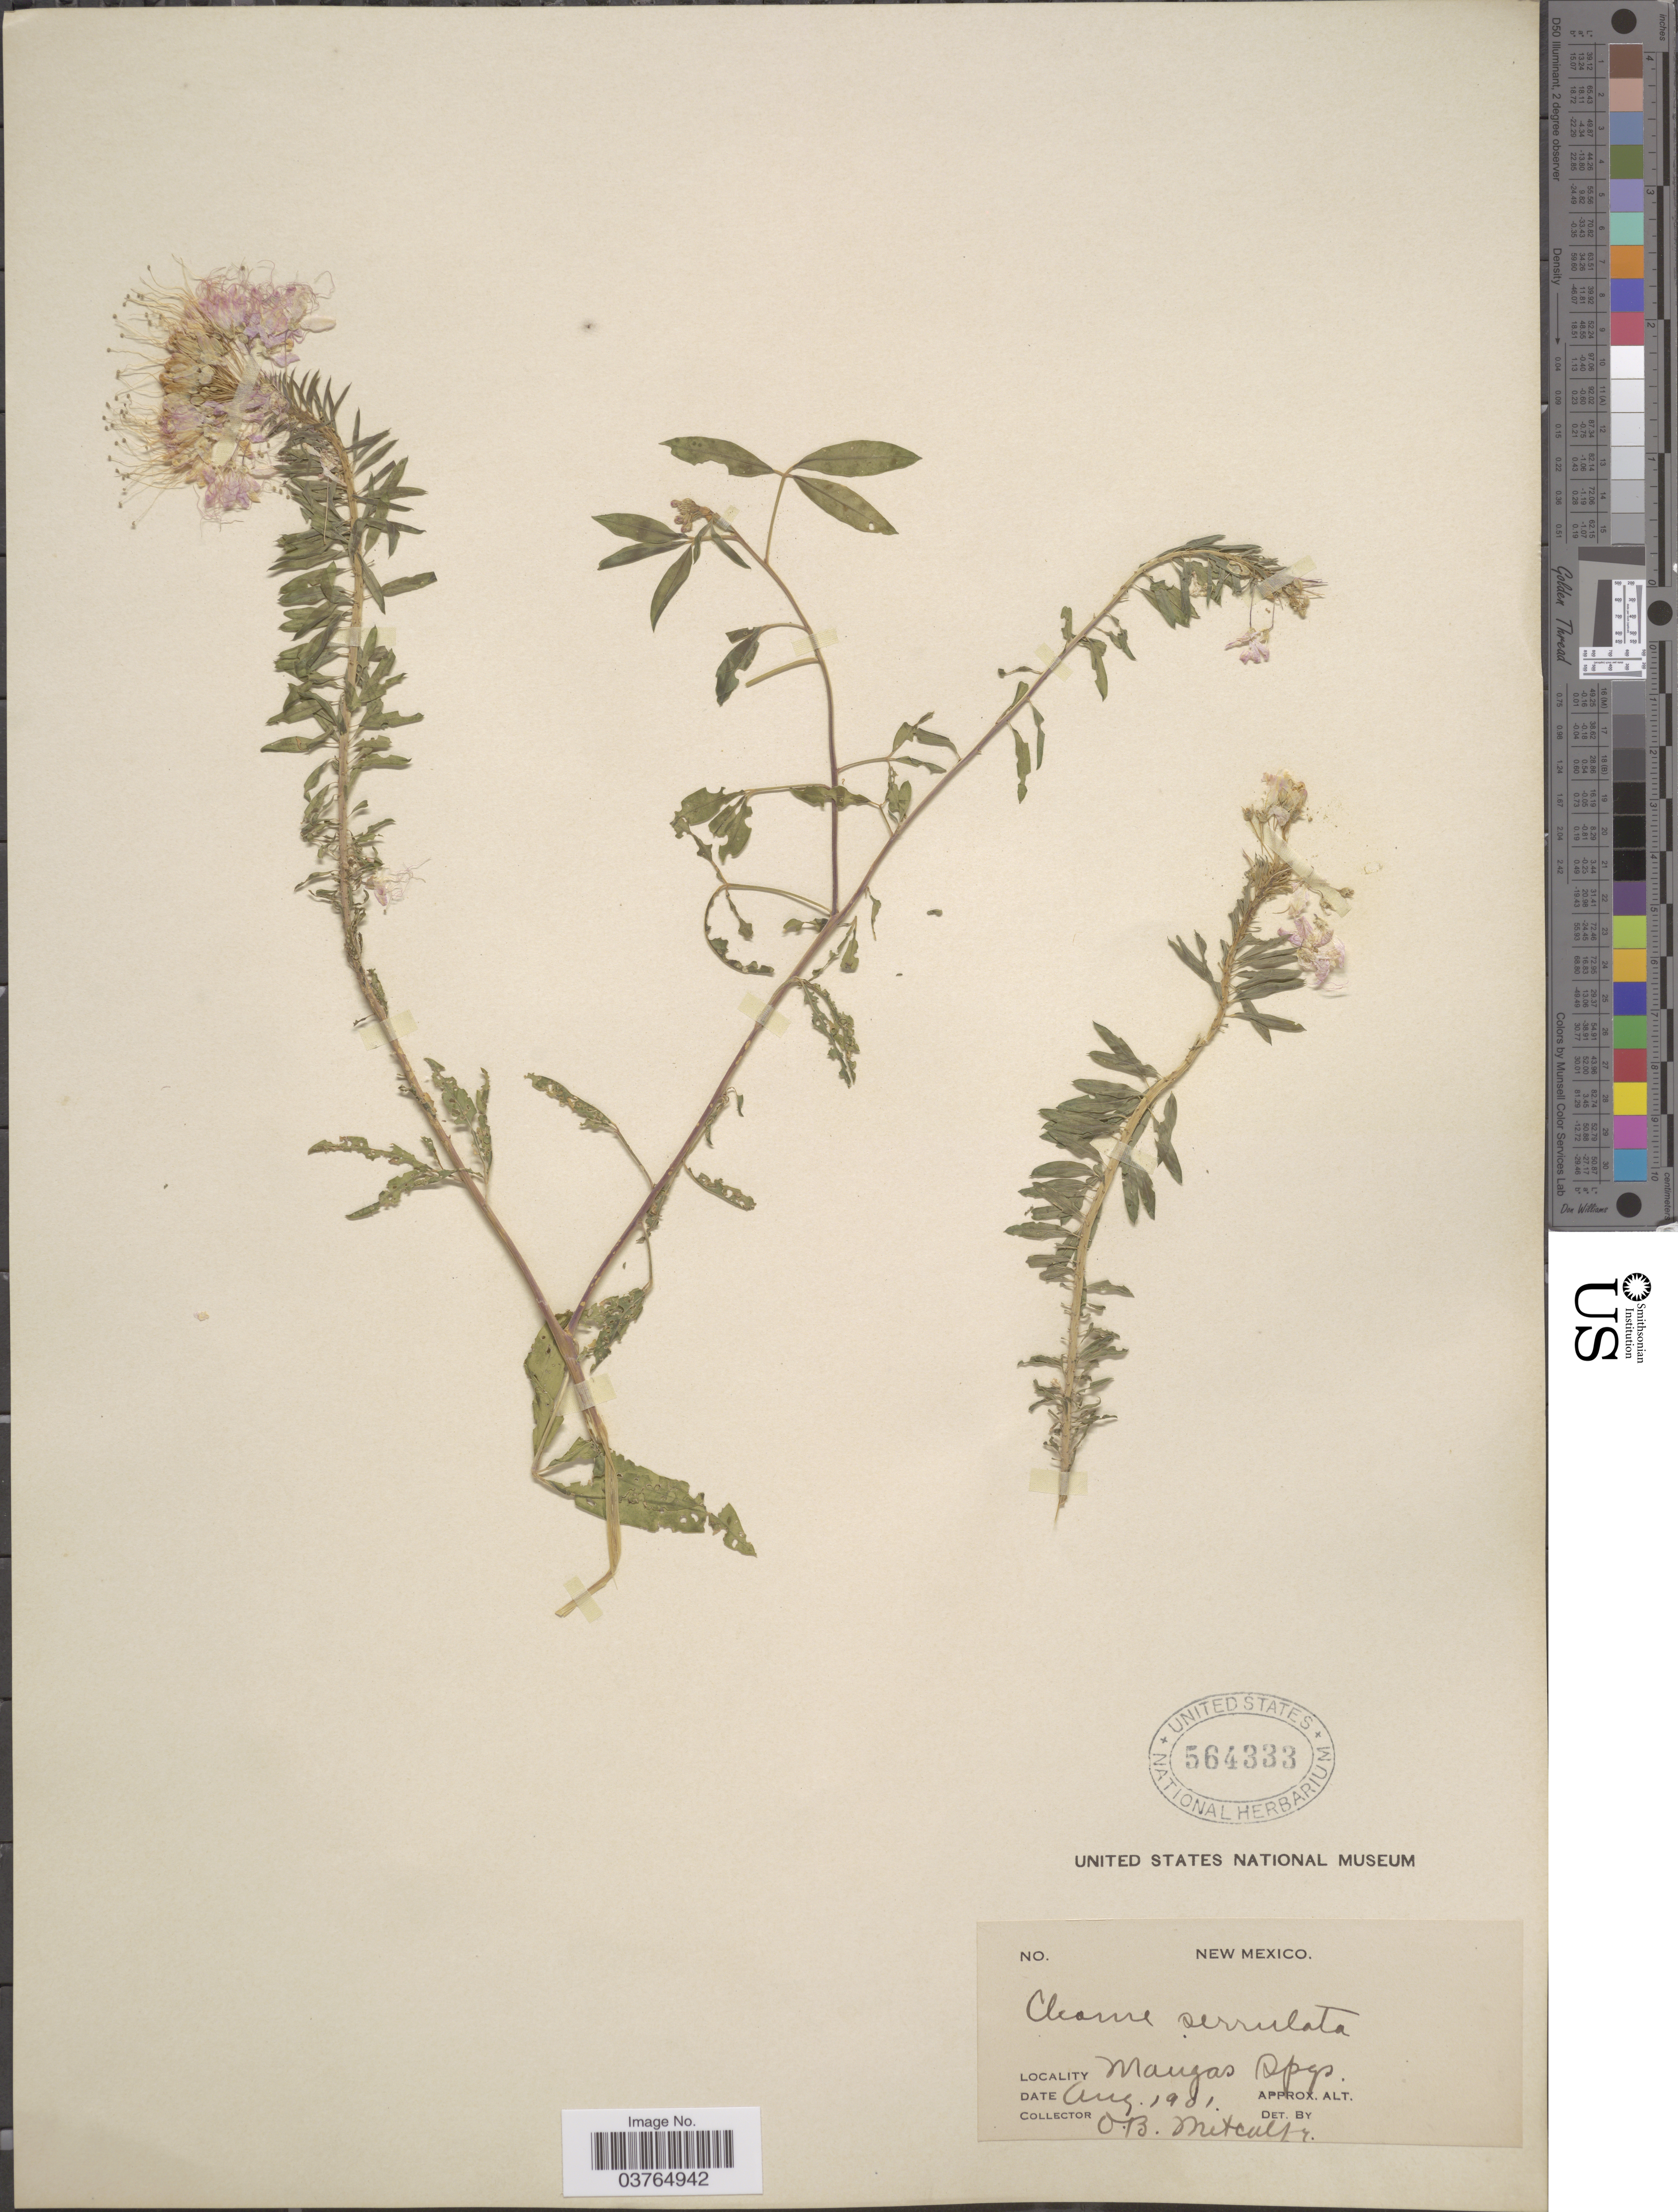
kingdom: Plantae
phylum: Tracheophyta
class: Magnoliopsida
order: Brassicales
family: Cleomaceae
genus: Cleomella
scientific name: Cleomella serrulata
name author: (Pursh) Roalson & J.C. Hall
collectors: O. Metcalf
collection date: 1901-08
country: United States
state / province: New Mexico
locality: Maugas Spgs.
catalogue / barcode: US 564333